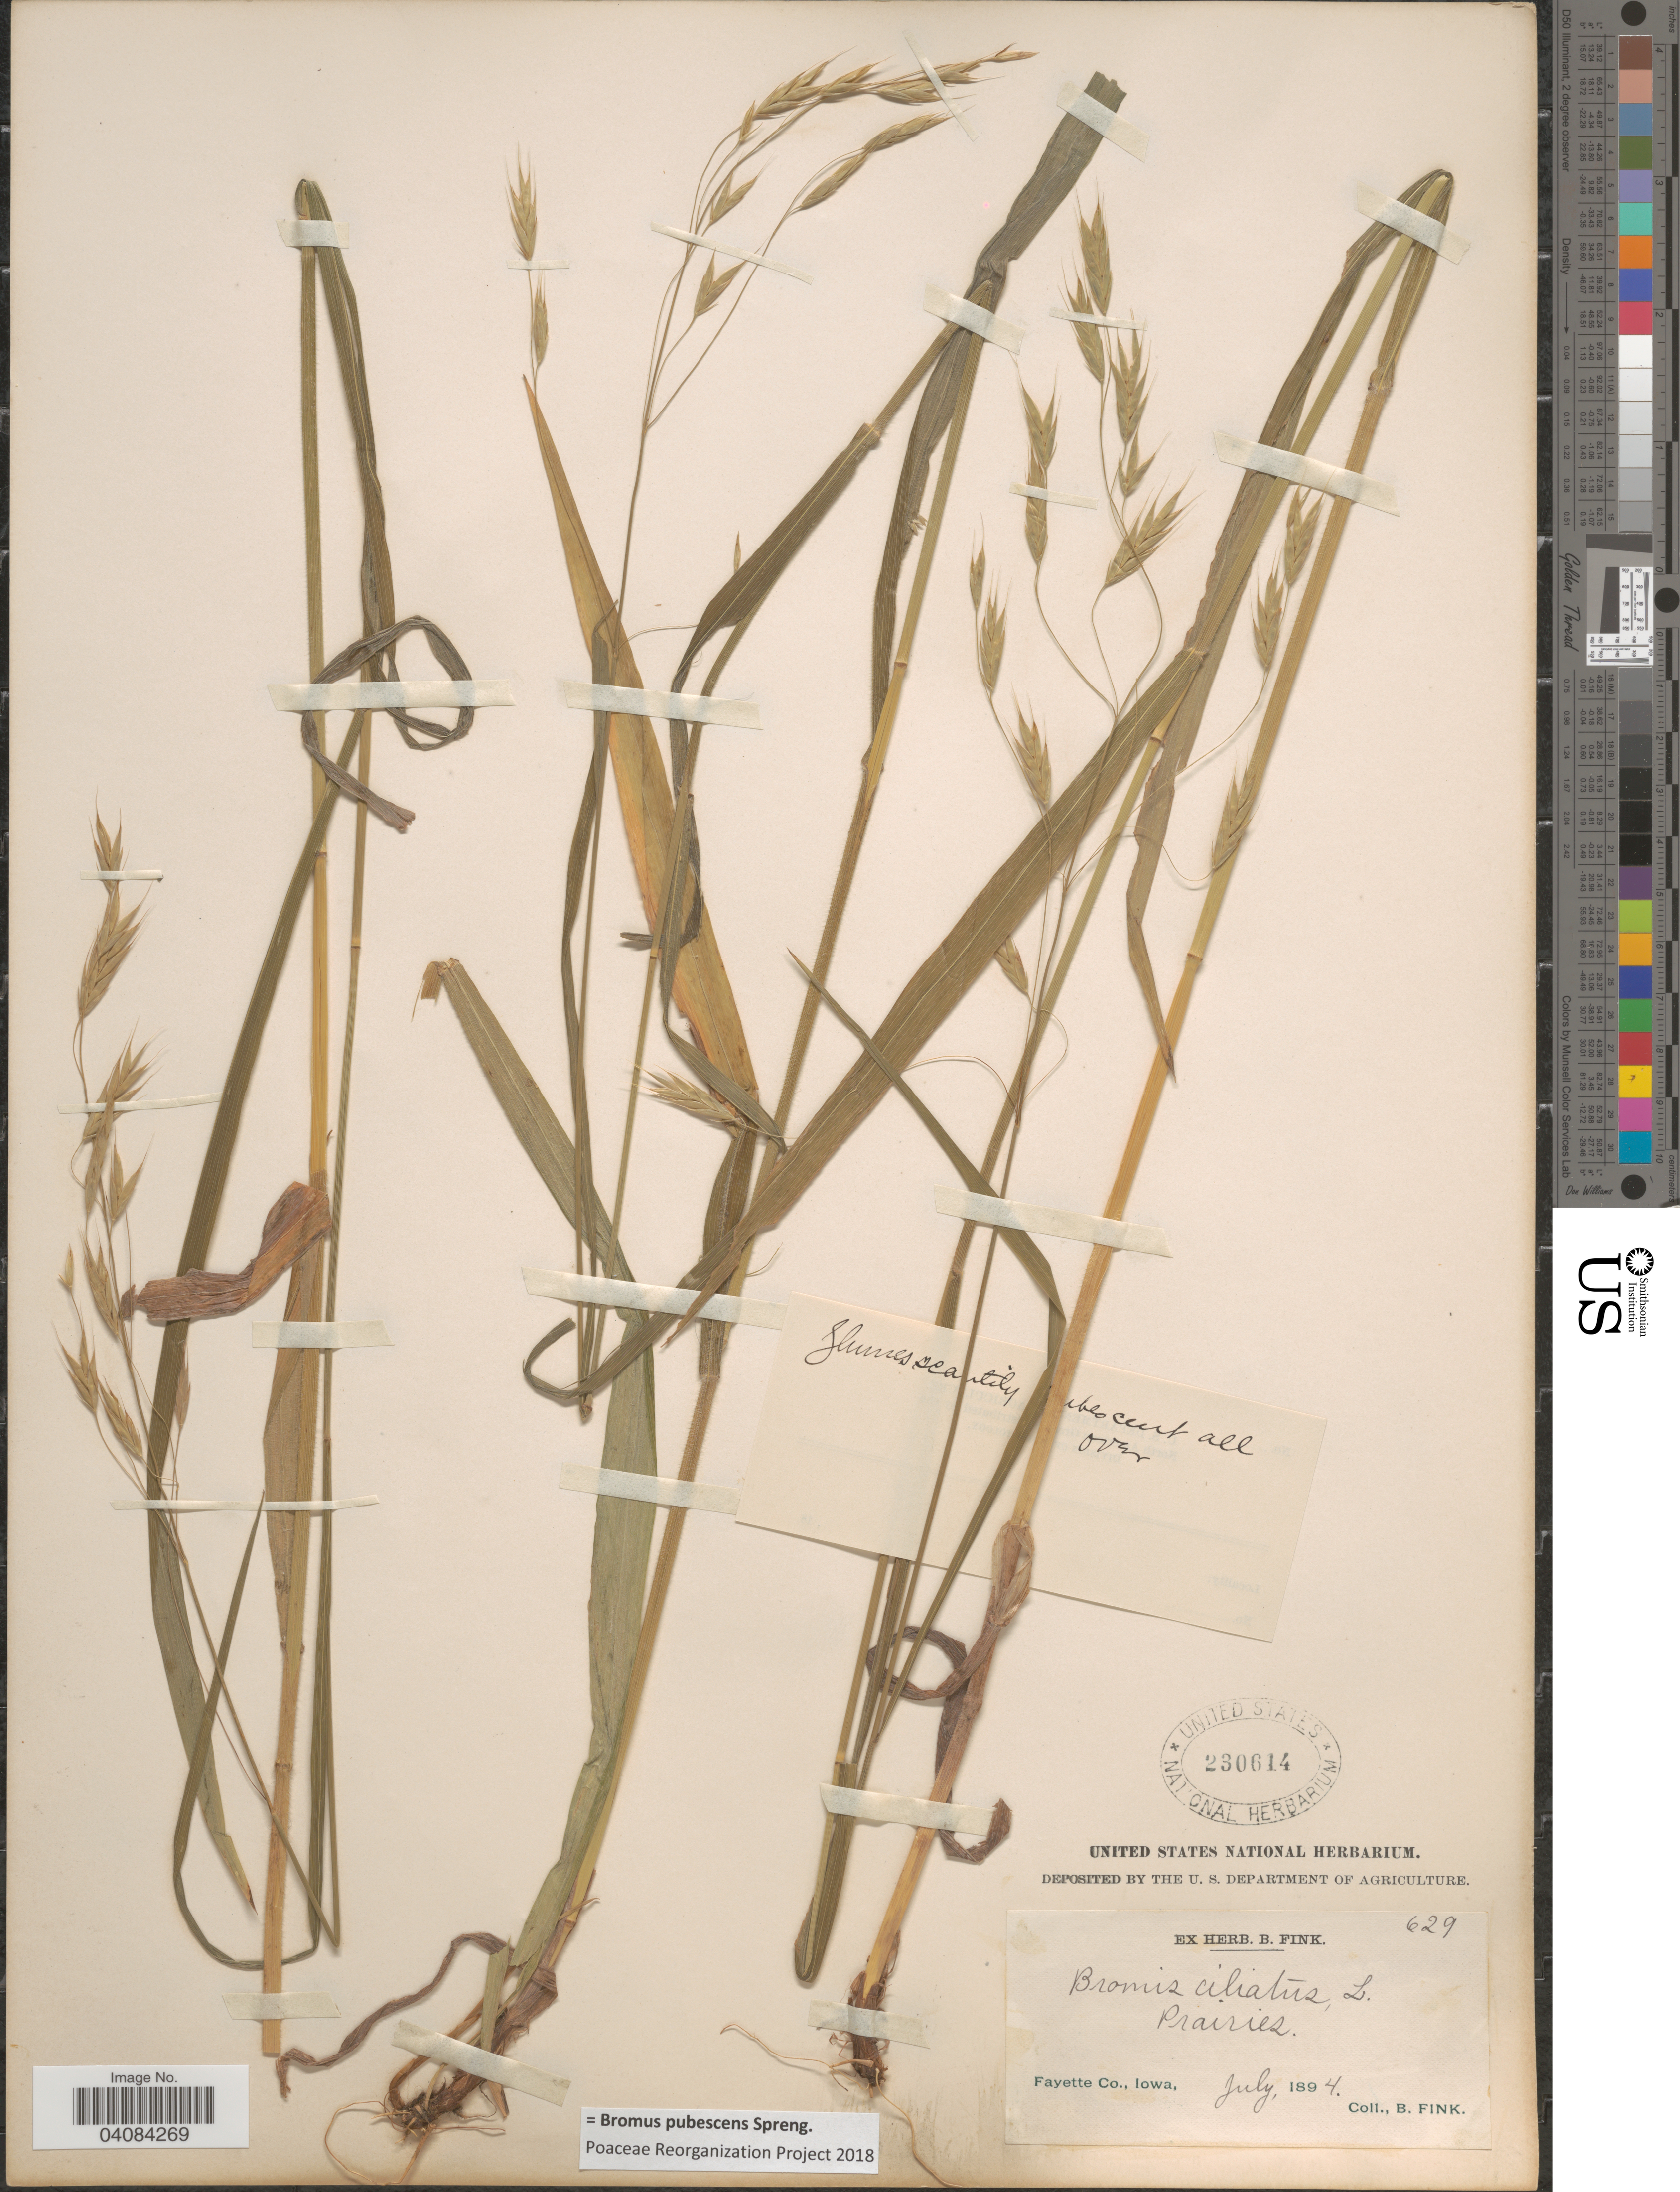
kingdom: Plantae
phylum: Tracheophyta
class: Liliopsida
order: Poales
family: Poaceae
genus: Bromus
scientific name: Bromus pubescens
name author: Muhl. ex Willd.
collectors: B. Fink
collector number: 629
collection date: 1894-07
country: United States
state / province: Iowa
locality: Fayette Co.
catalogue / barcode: US 230614